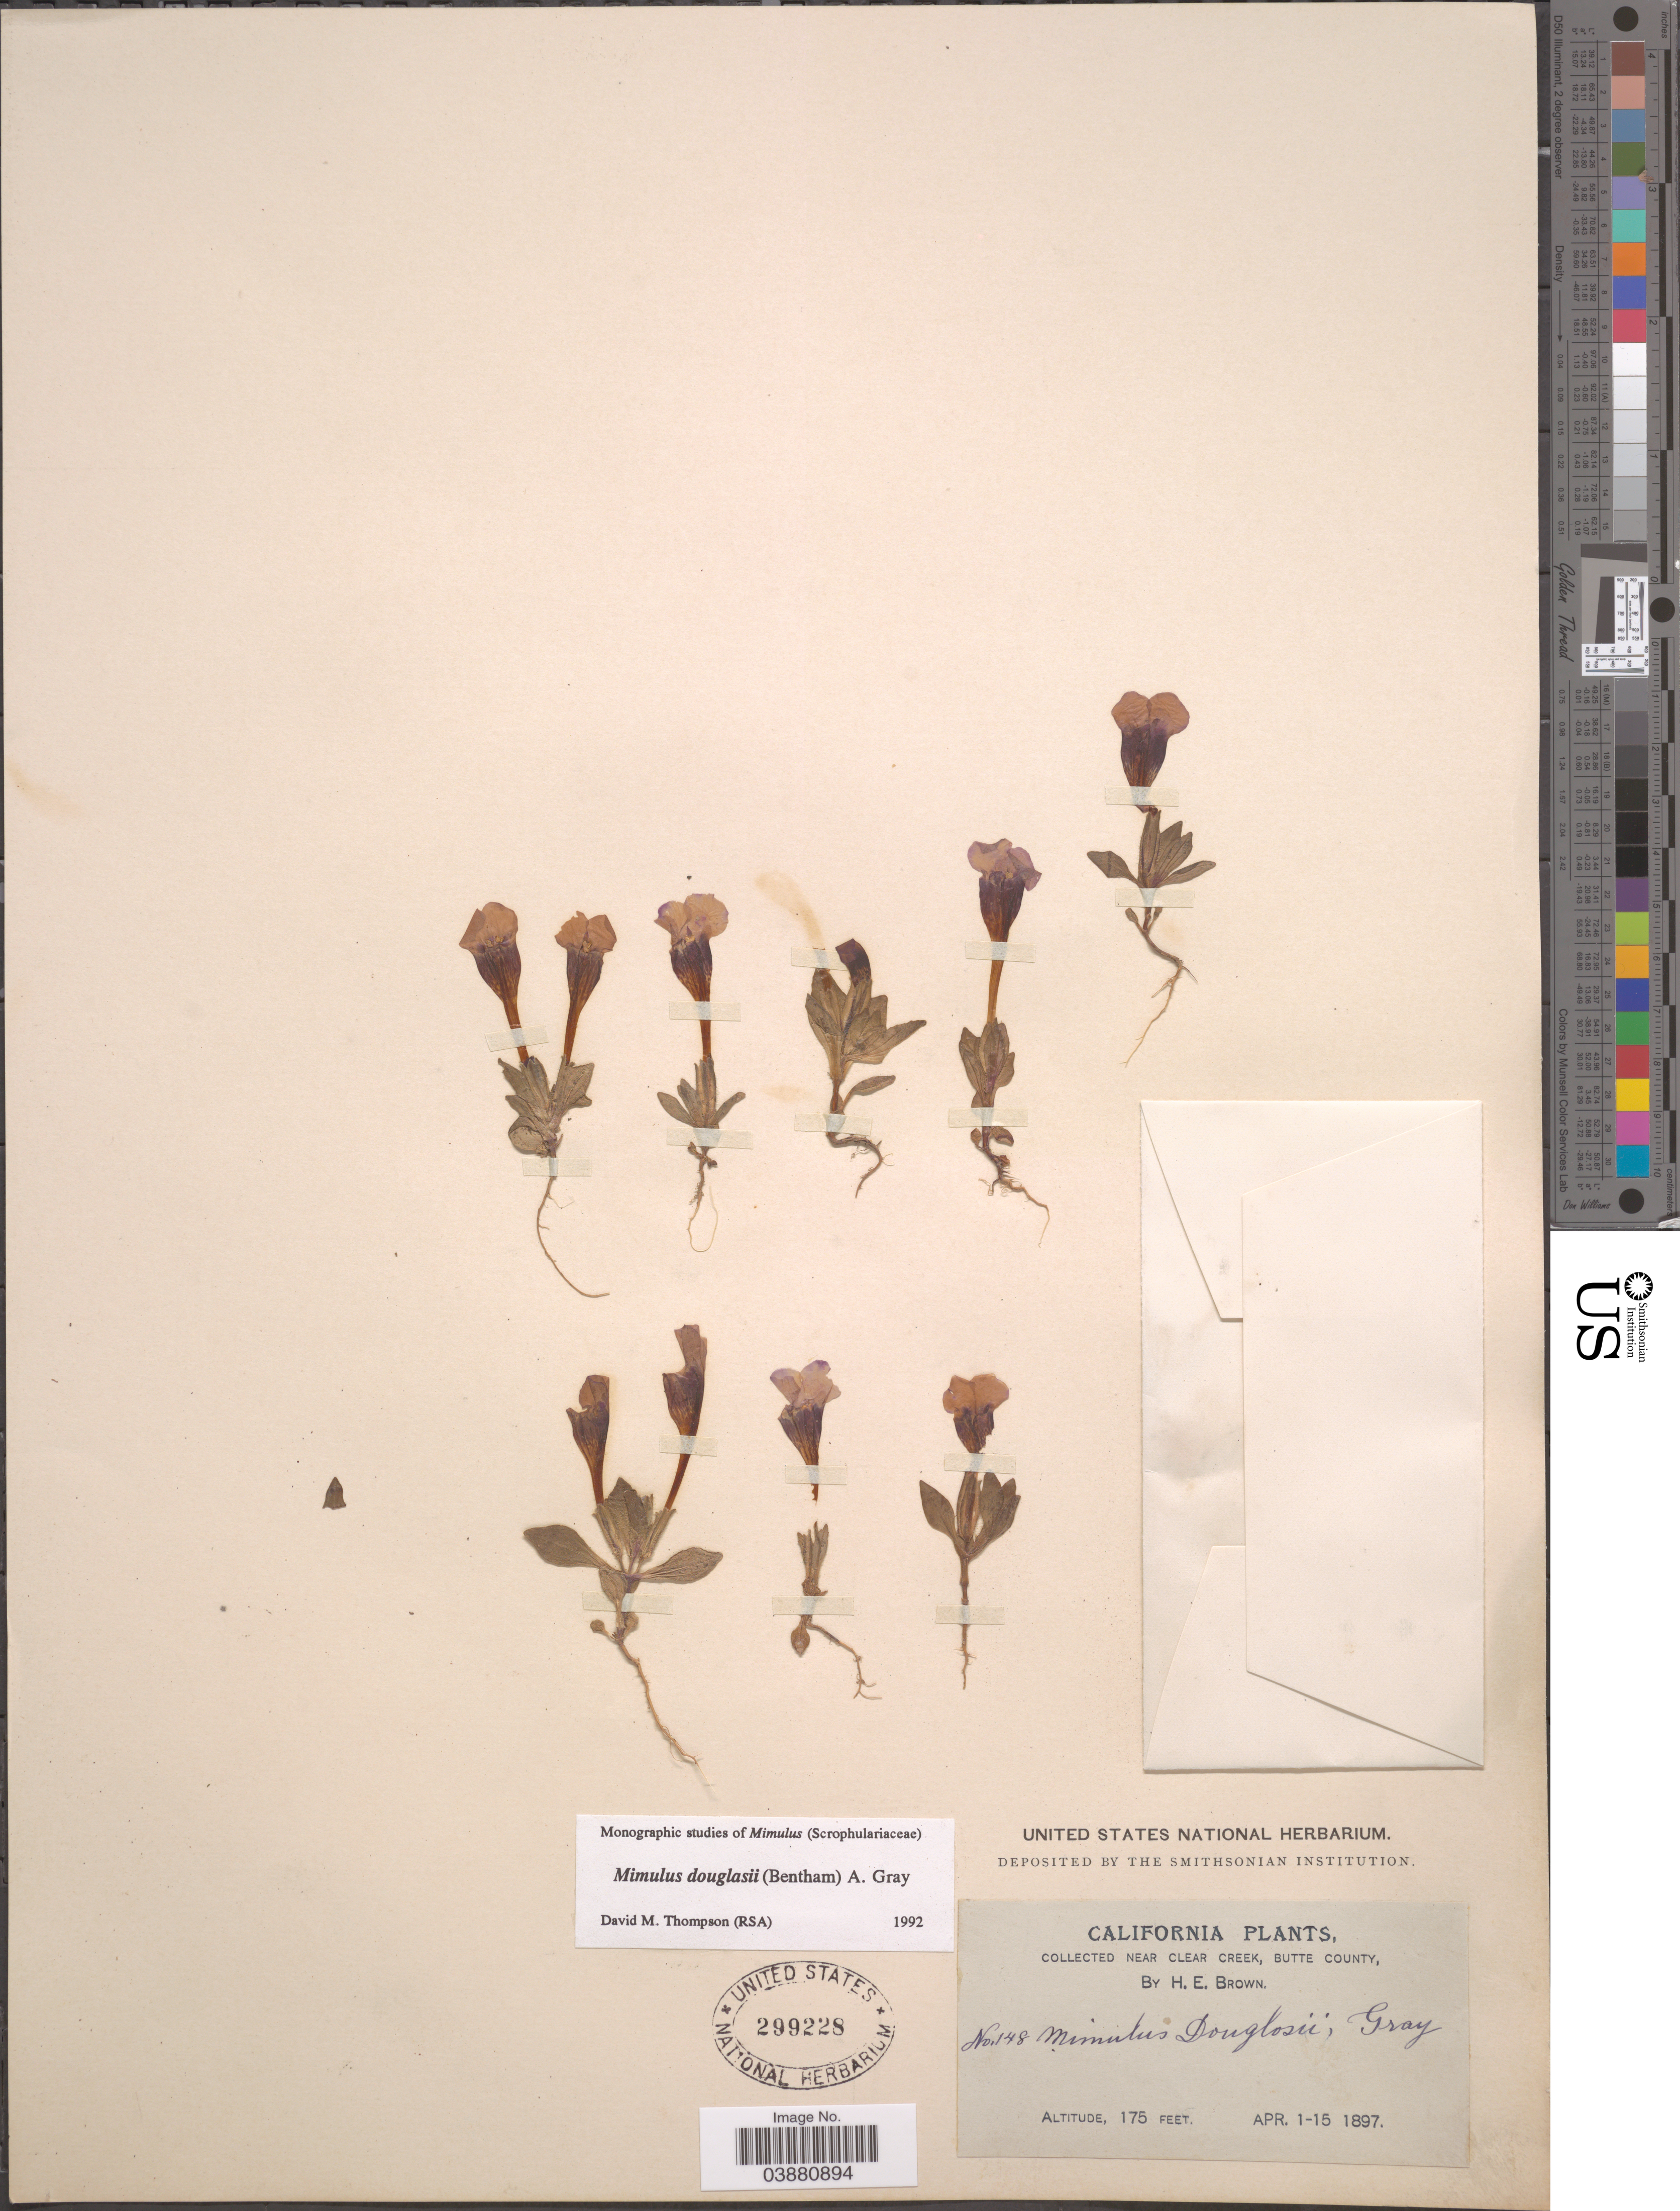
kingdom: Plantae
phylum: Tracheophyta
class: Magnoliopsida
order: Lamiales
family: Phrymaceae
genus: Mimulus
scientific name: Mimulus douglasii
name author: (Benth.) A. Gray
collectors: H. E. Brown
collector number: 148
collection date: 1897-04-01/1897-04-15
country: United States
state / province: California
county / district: Butte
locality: Near Clear Creek, Butte County.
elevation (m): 53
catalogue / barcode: US 299228